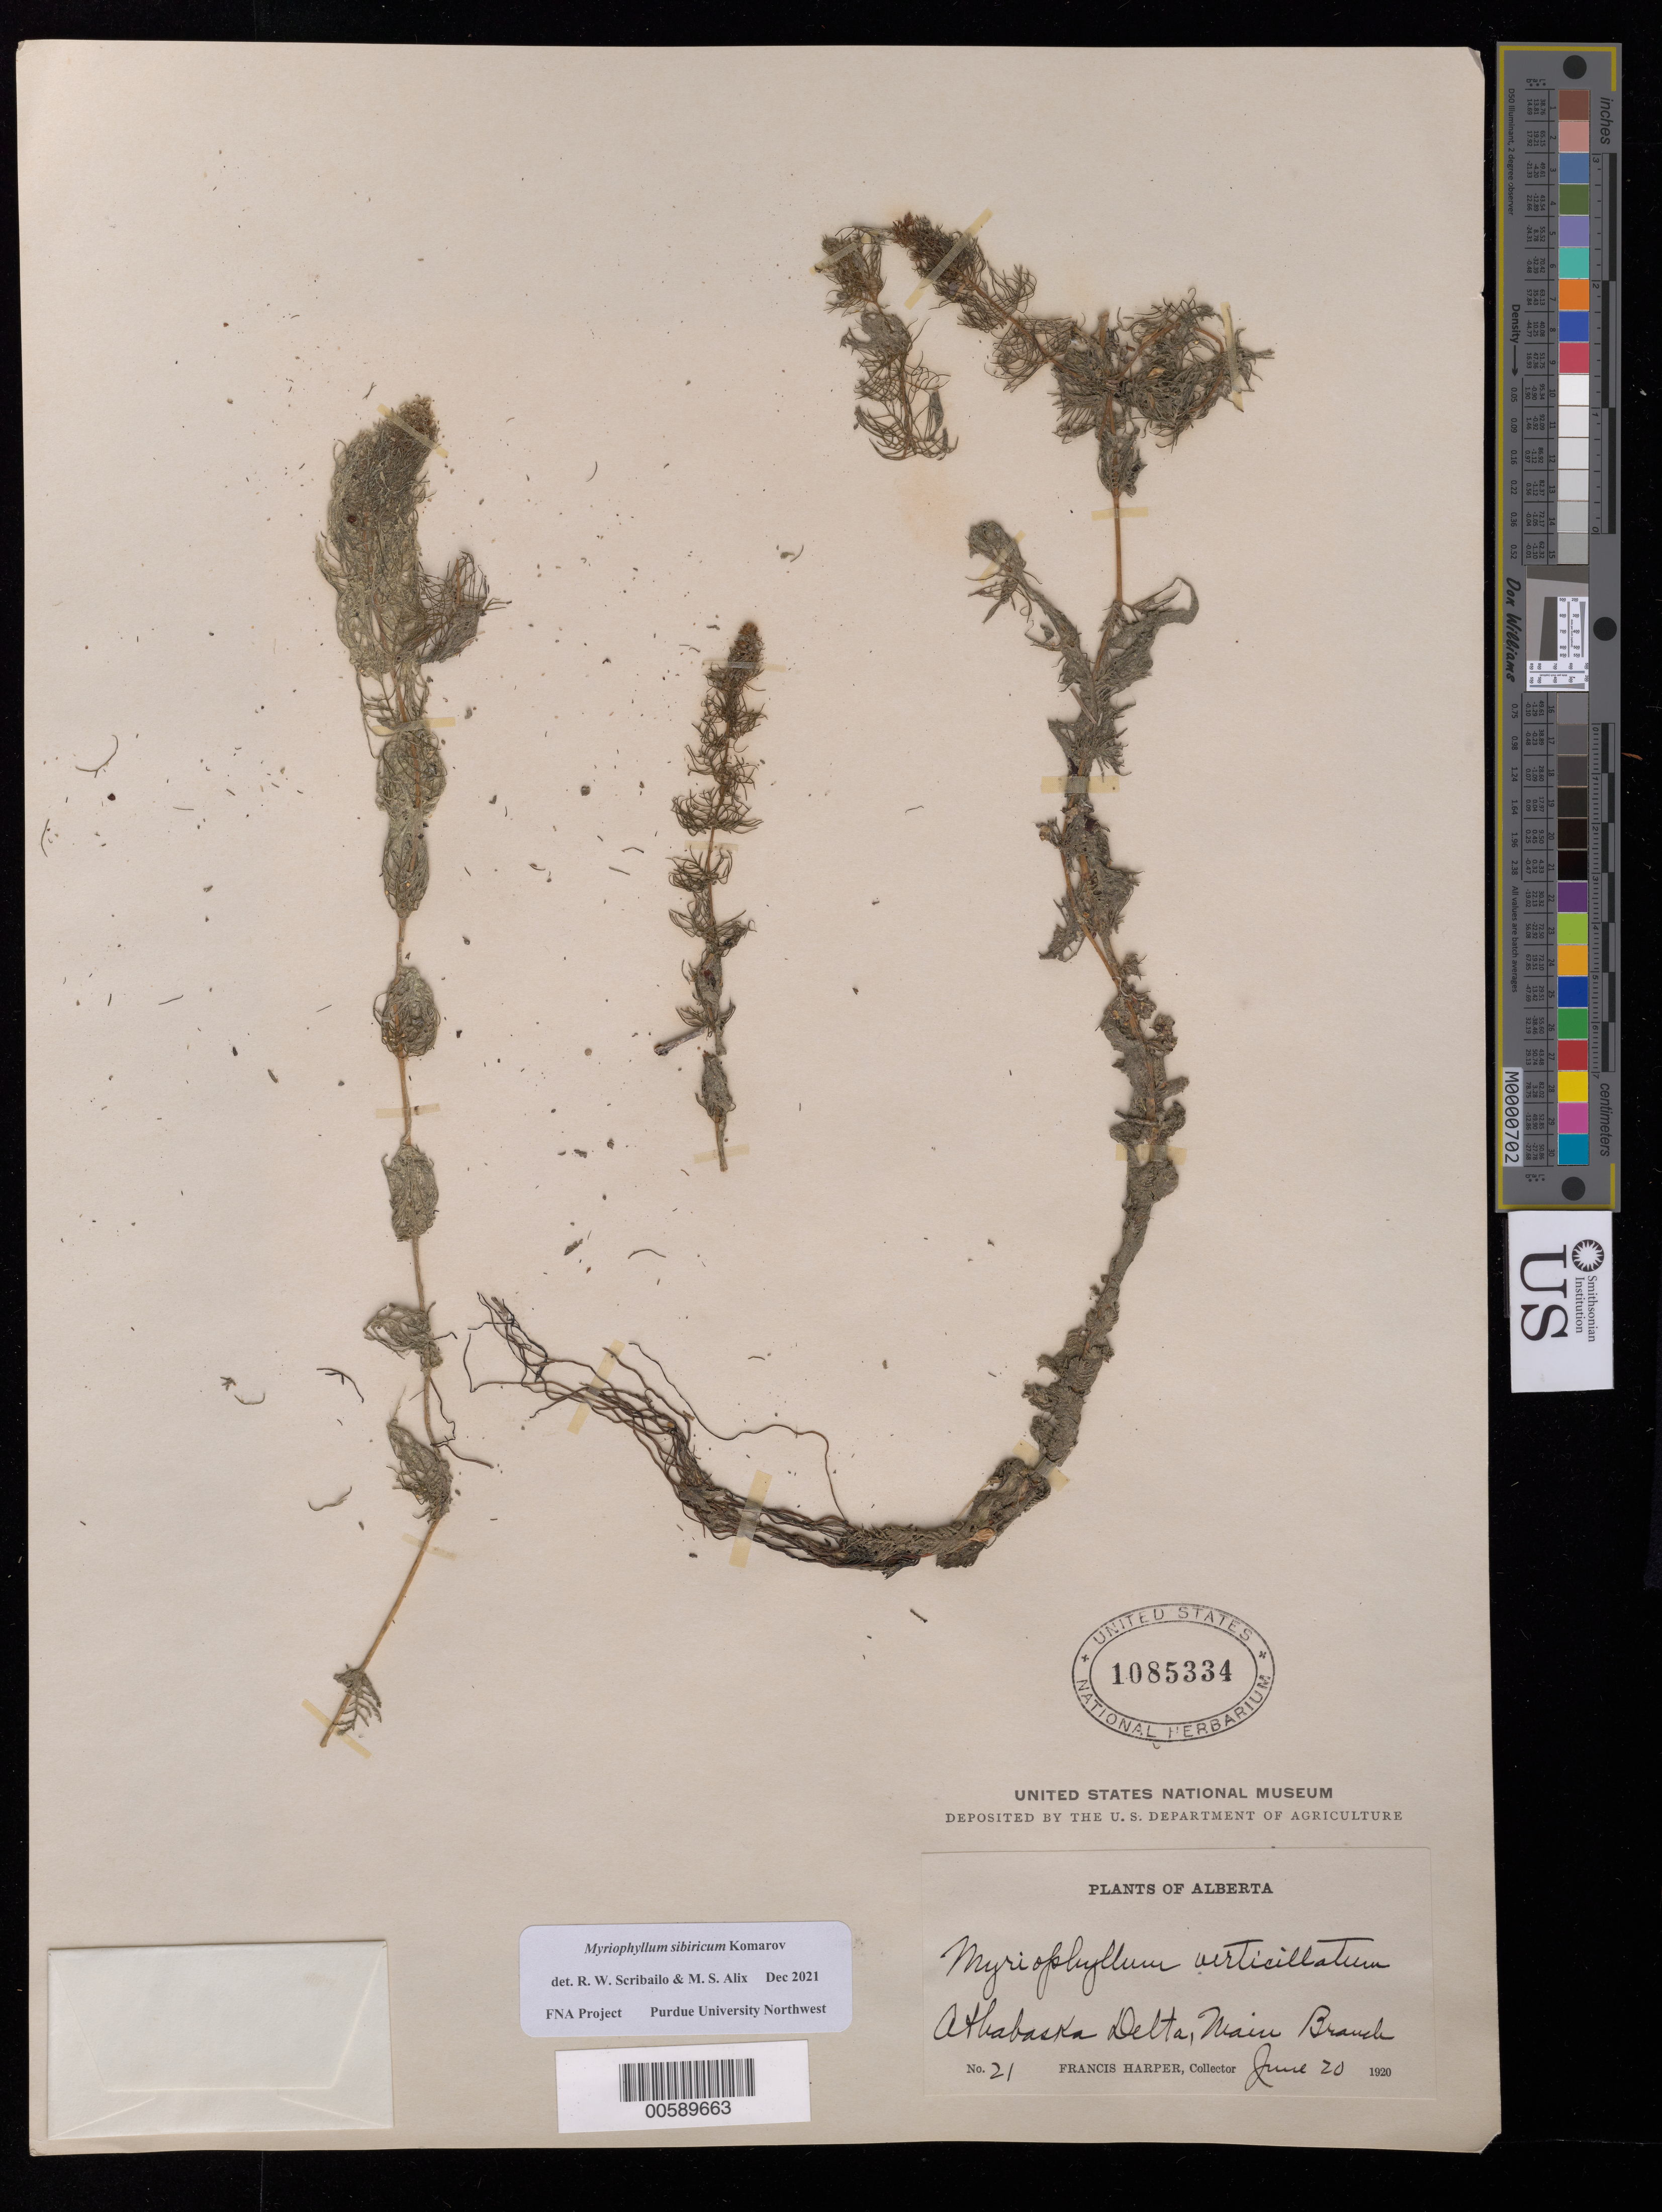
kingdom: Plantae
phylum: Tracheophyta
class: Magnoliopsida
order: Saxifragales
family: Haloragaceae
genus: Myriophyllum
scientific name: Myriophyllum sibiricum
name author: Kom.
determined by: Scribailo, R. W.; Alix, M. S.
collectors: F. Harper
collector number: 21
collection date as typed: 20 Jun 1920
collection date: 1920-06-20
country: Canada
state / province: Alberta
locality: Athabaska Delta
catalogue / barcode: US 1085334